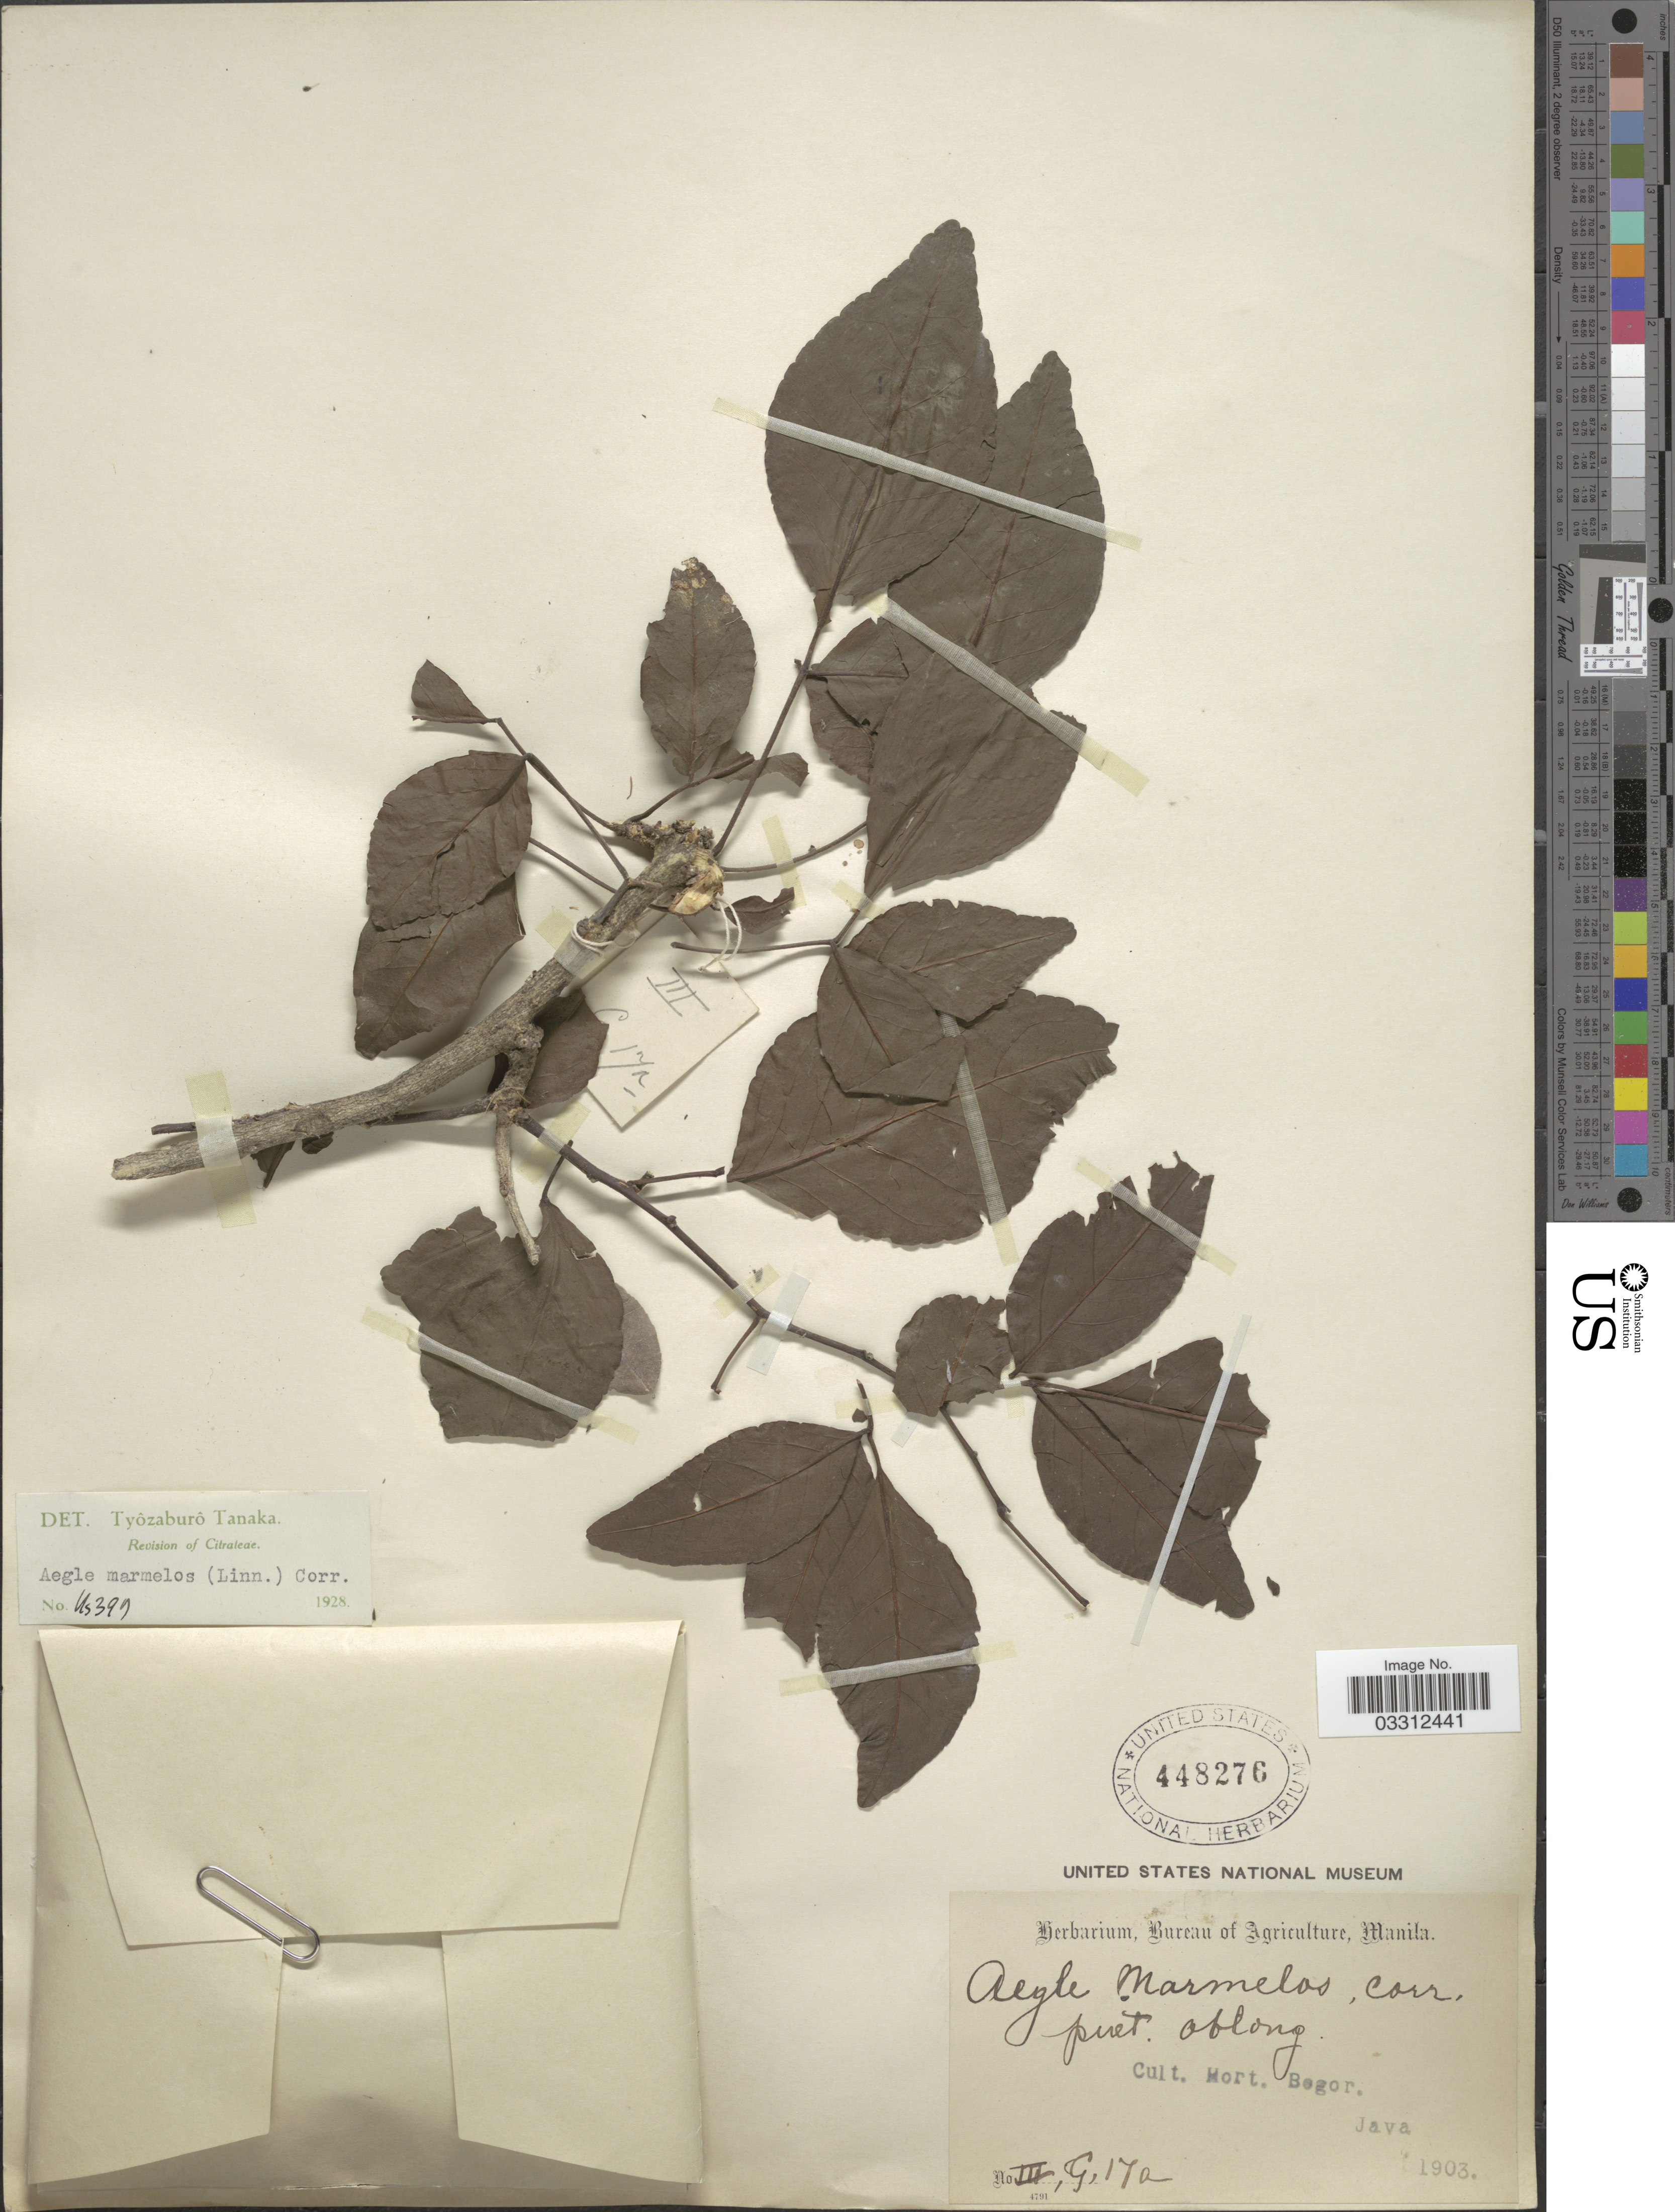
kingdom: Plantae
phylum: Tracheophyta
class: Magnoliopsida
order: Sapindales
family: Rutaceae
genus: Aegle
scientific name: Aegle marmelos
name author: (L.) Corrêa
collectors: Ex herb. Bureau of Agriculture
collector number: III,G,17a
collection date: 1903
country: Indonesia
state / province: Java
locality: Hort. Bogor.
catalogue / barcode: US 448276